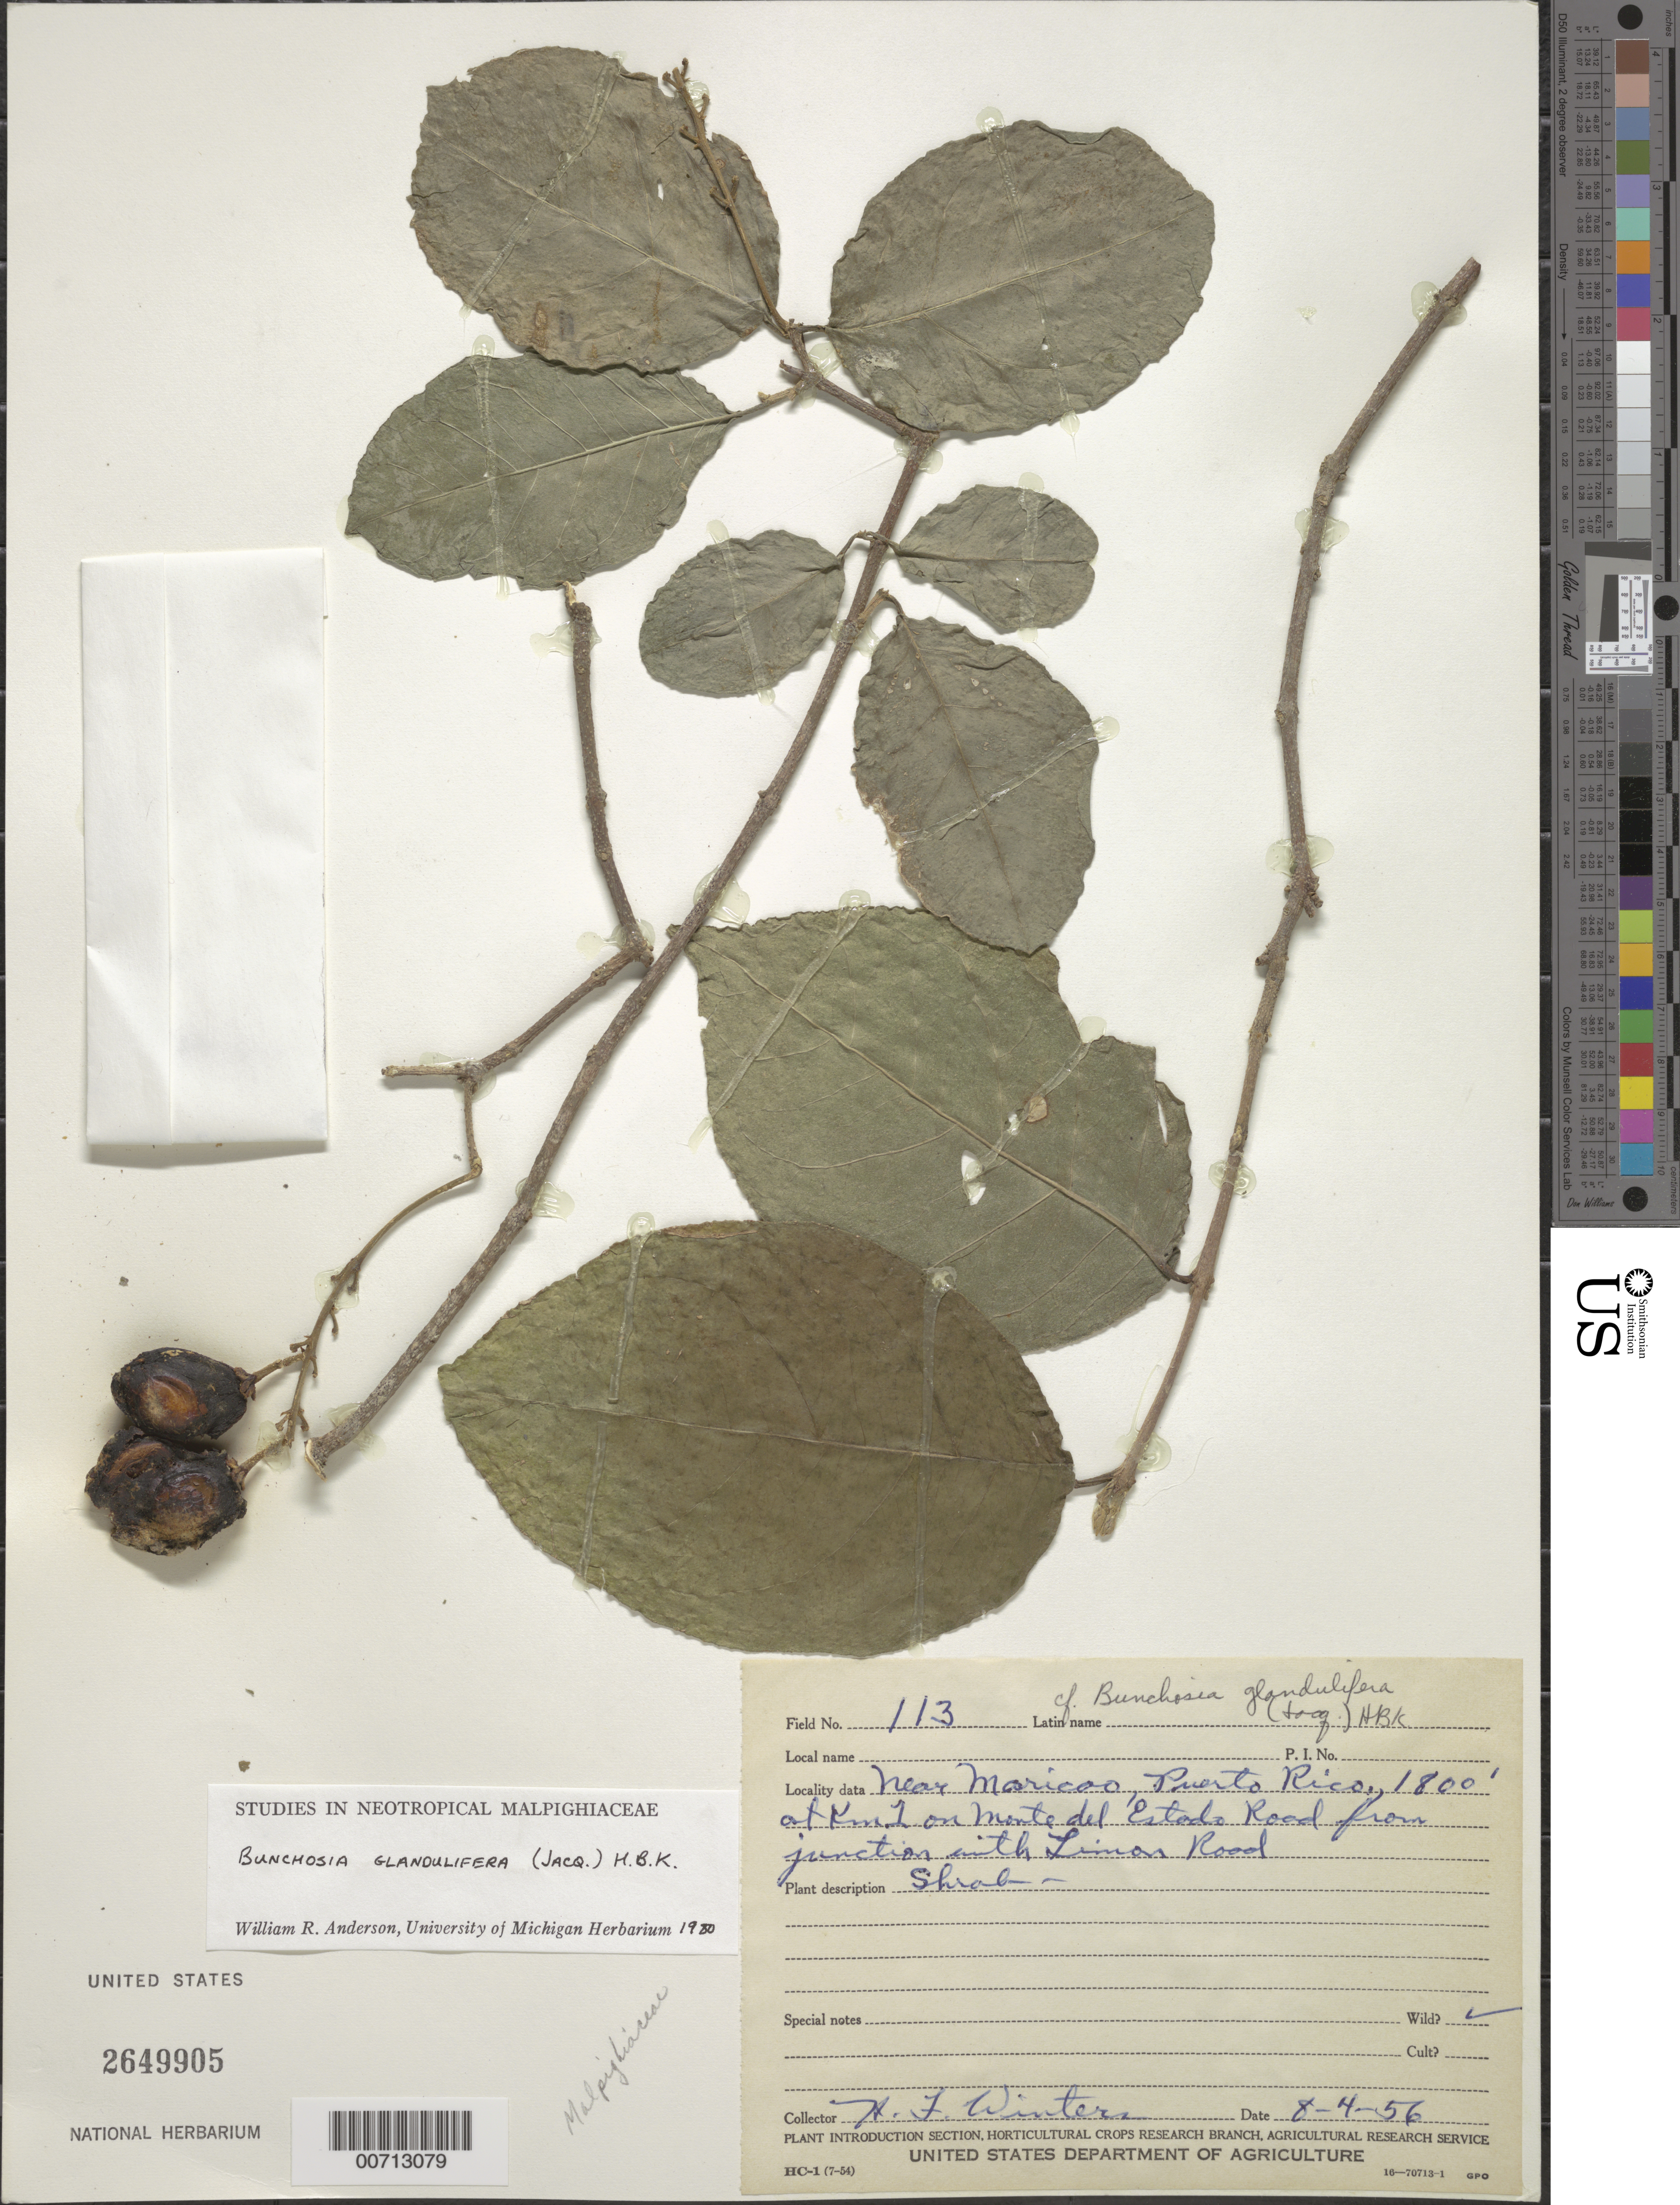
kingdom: Plantae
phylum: Tracheophyta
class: Magnoliopsida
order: Malpighiales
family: Malpighiaceae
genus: Bunchosia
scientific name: Bunchosia glandulifera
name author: (Jacq.) Kunth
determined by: Anderson, W. R., (MICH), University of Michigan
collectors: H. Winters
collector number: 113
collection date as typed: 04 Aug 1956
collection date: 1956-08-04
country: Puerto Rico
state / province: Maricao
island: Greater Antilles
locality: At km 1 on Monte del Estado Rd from jct w/Limon Rd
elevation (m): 549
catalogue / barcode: US 2649905